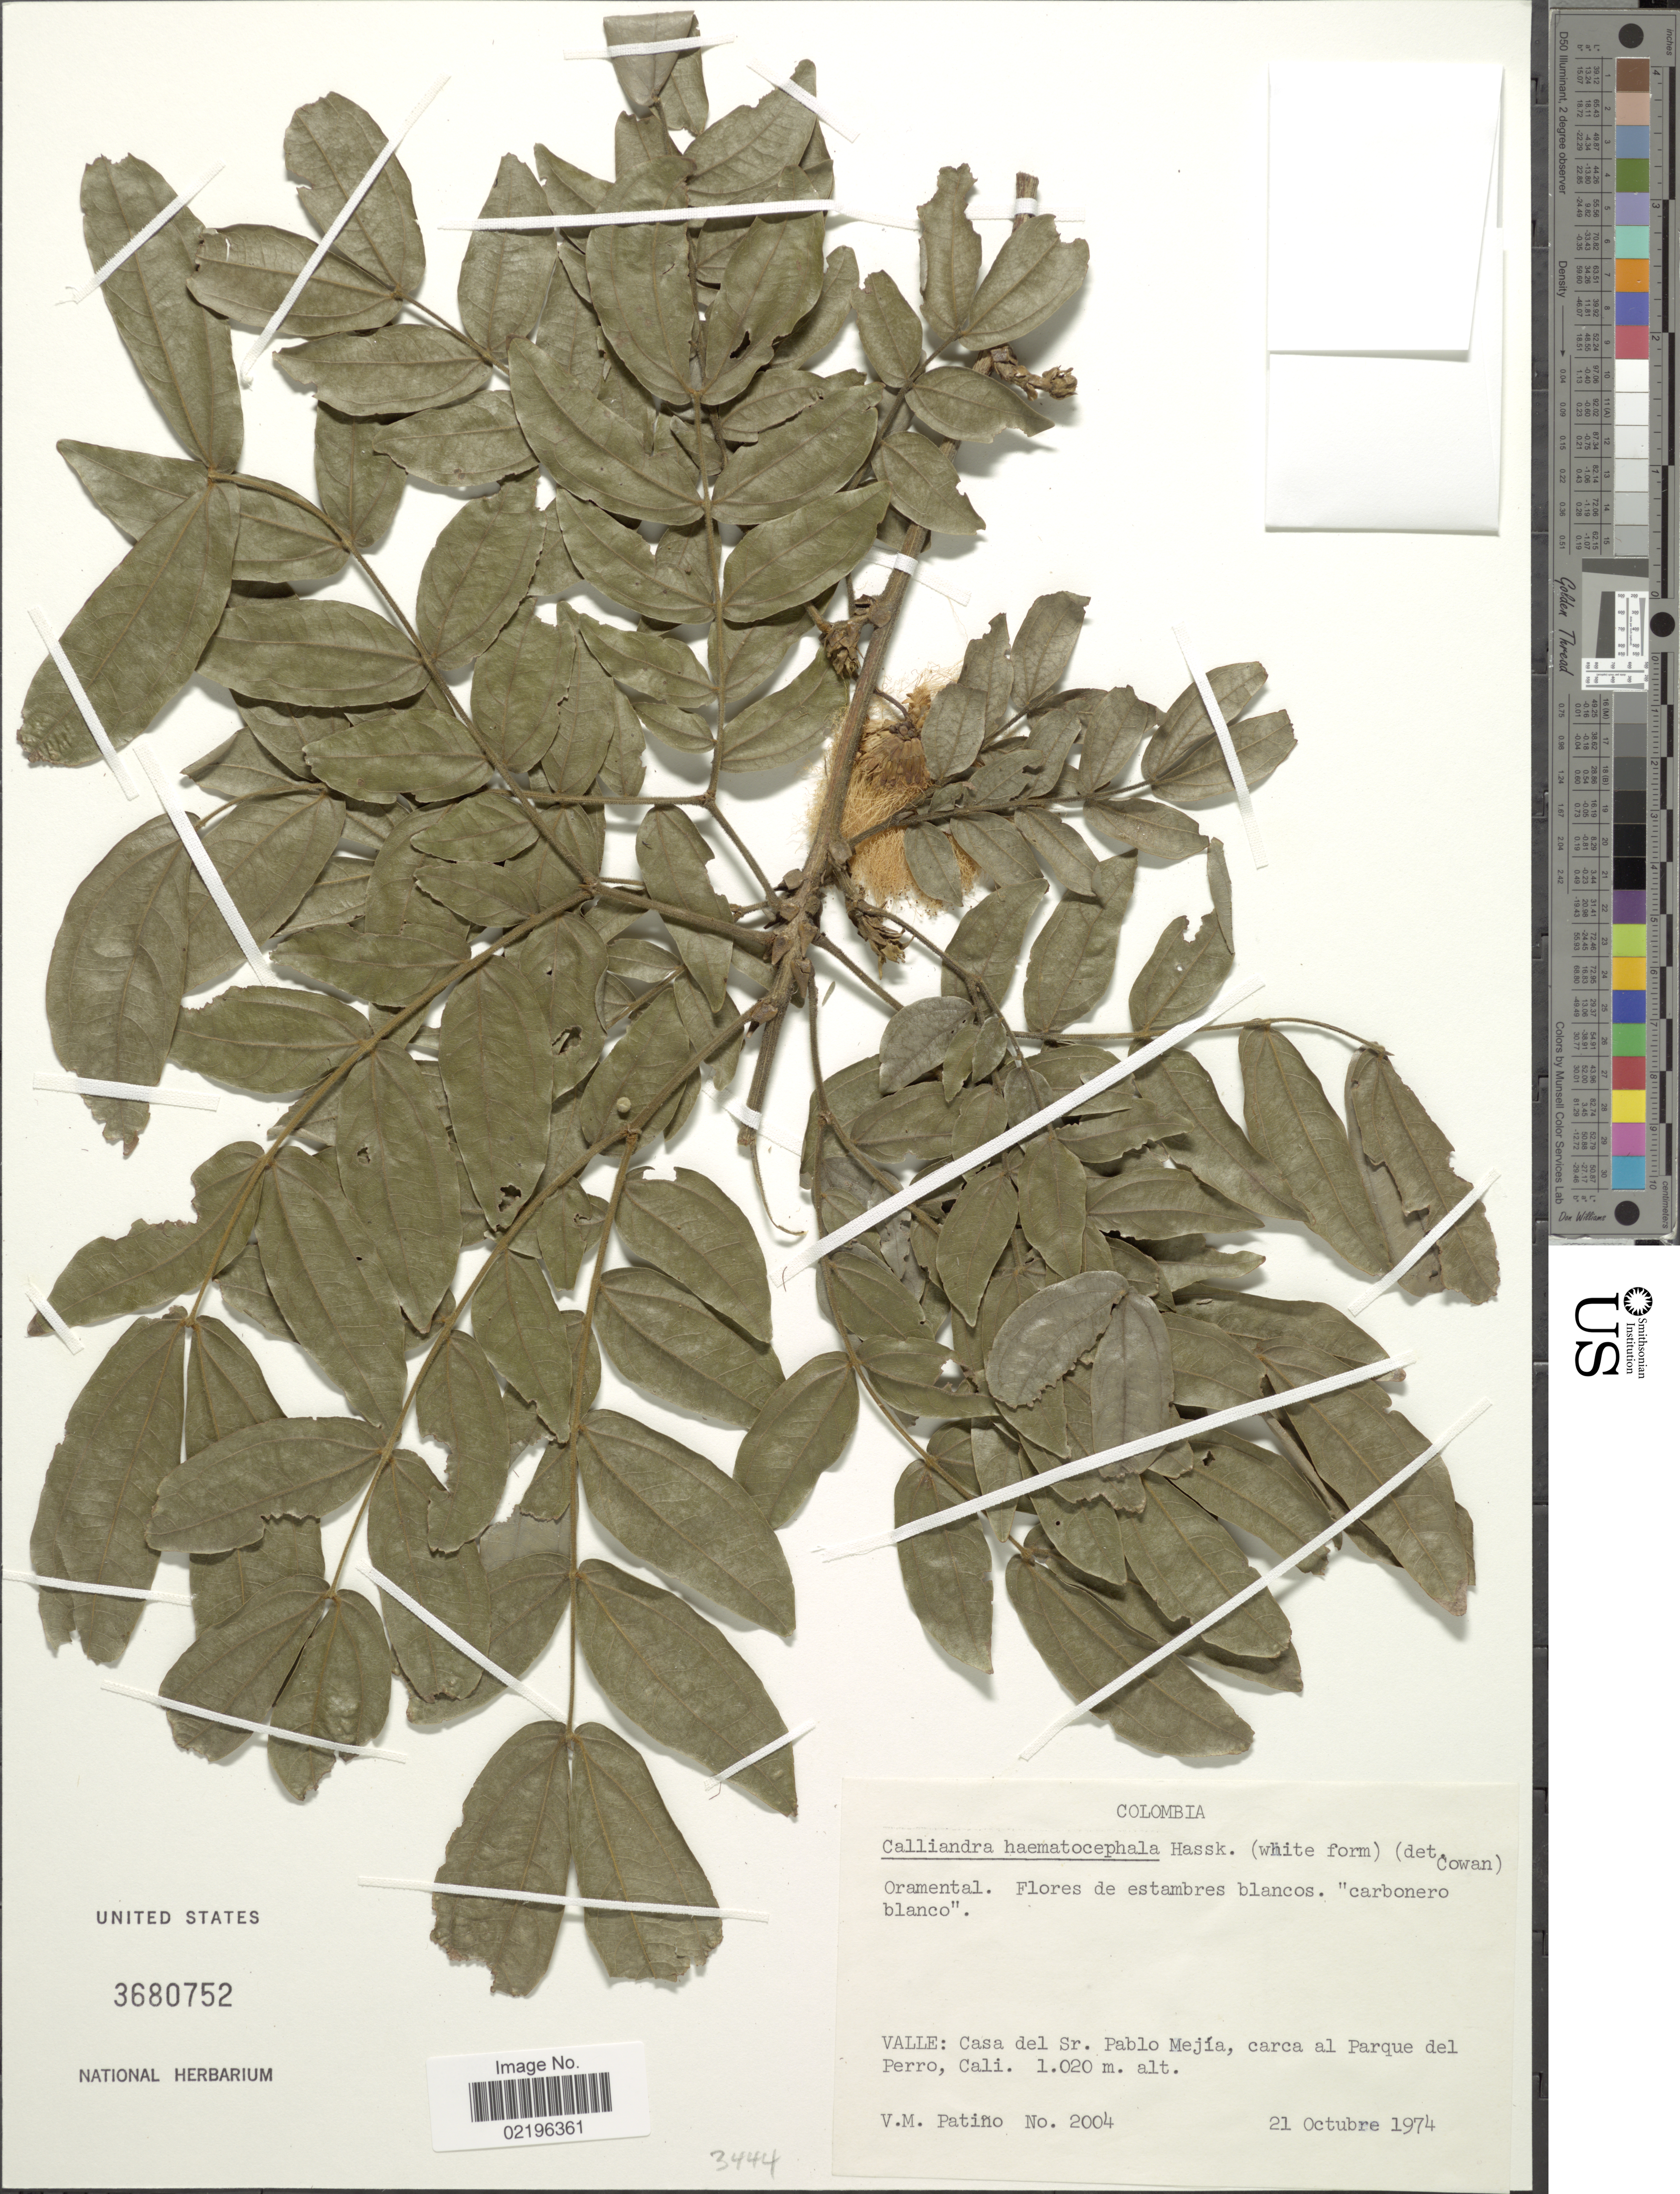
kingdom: Plantae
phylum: Tracheophyta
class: Magnoliopsida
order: Fabales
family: Fabaceae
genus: Calliandra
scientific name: Calliandra haematocephala var. haematocephala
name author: Hassk.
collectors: V. Patino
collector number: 2004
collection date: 1974-10-21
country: Colombia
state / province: Valle del Cauca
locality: Valle: Casa del Sr. Pablo Mejia, carca al Parque del Perro, Cali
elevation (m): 1020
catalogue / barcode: US 3680752